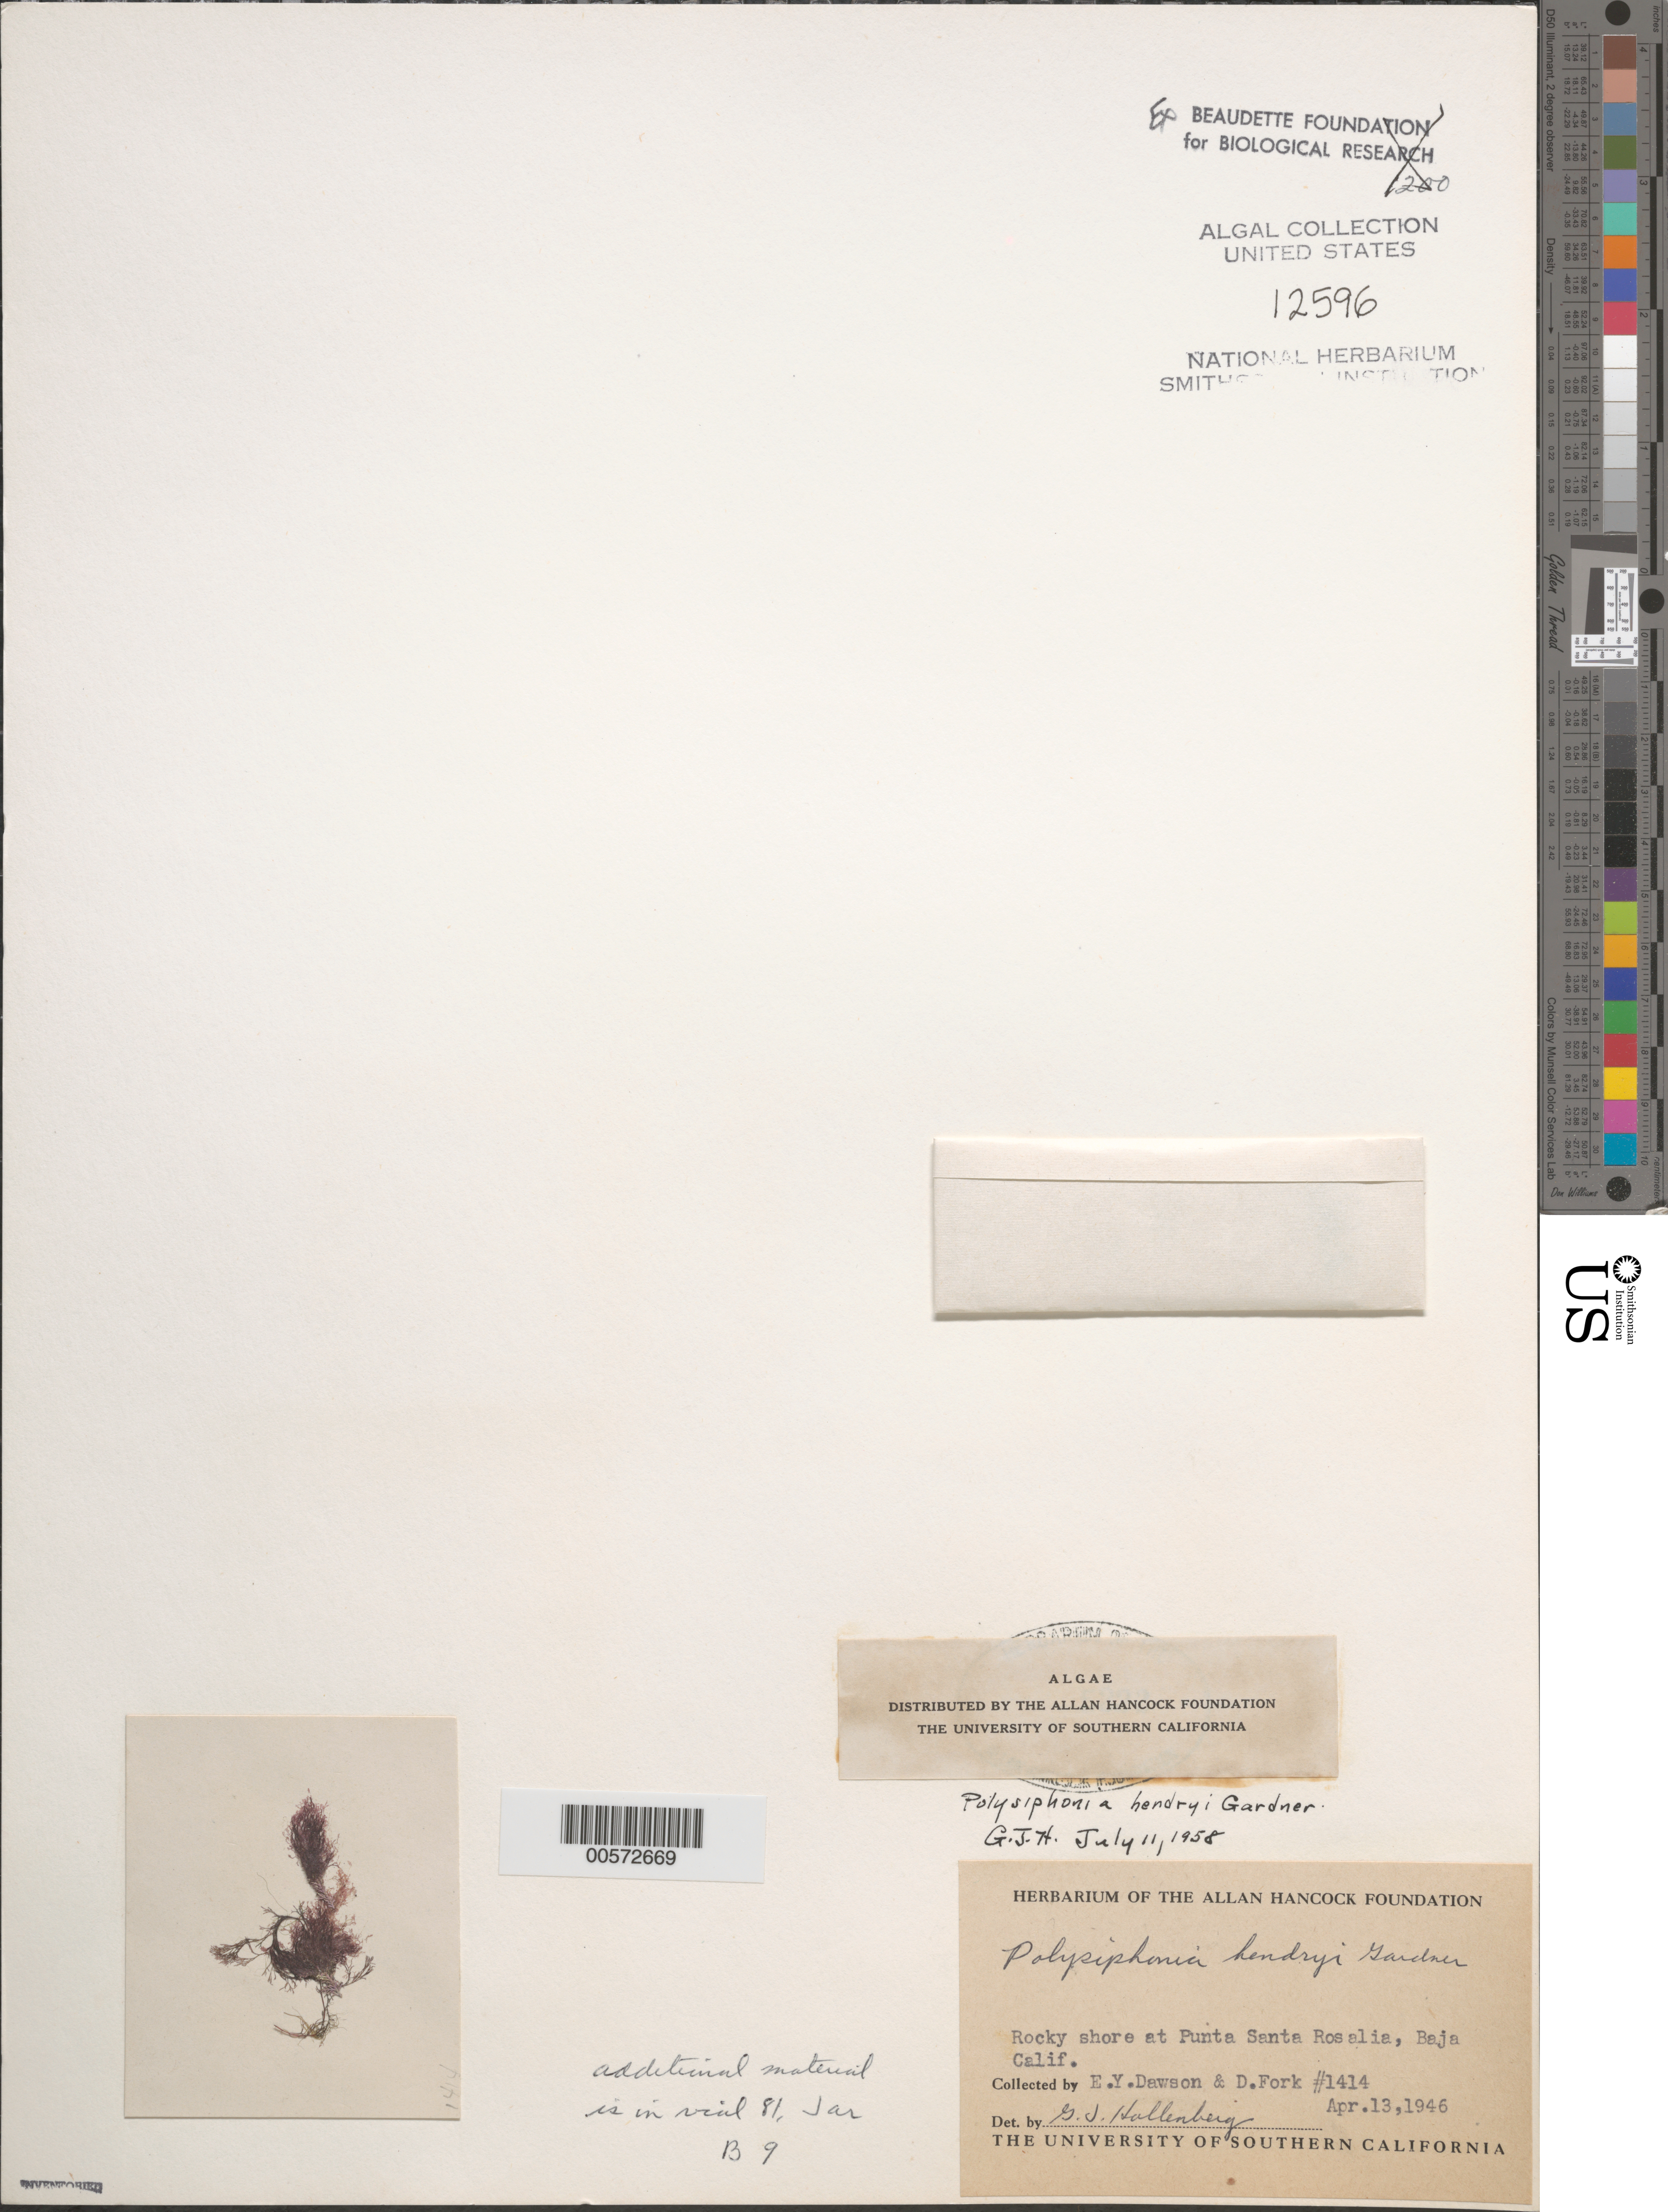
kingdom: Plantae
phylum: Rhodophyta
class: Florideophyceae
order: Ceramiales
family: Rhodomelaceae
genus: Vertebrata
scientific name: Vertebrata hendryi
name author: (N.L. Gardner) Savoie & G.W. Saunders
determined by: Algae name updating Project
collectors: E. Y. Dawson & D. Fork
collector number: EYD 1414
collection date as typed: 13 Apr 1946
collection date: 1946-04-13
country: Mexico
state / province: Baja California Sur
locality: Punta Santa Rosalia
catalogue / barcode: US 12596